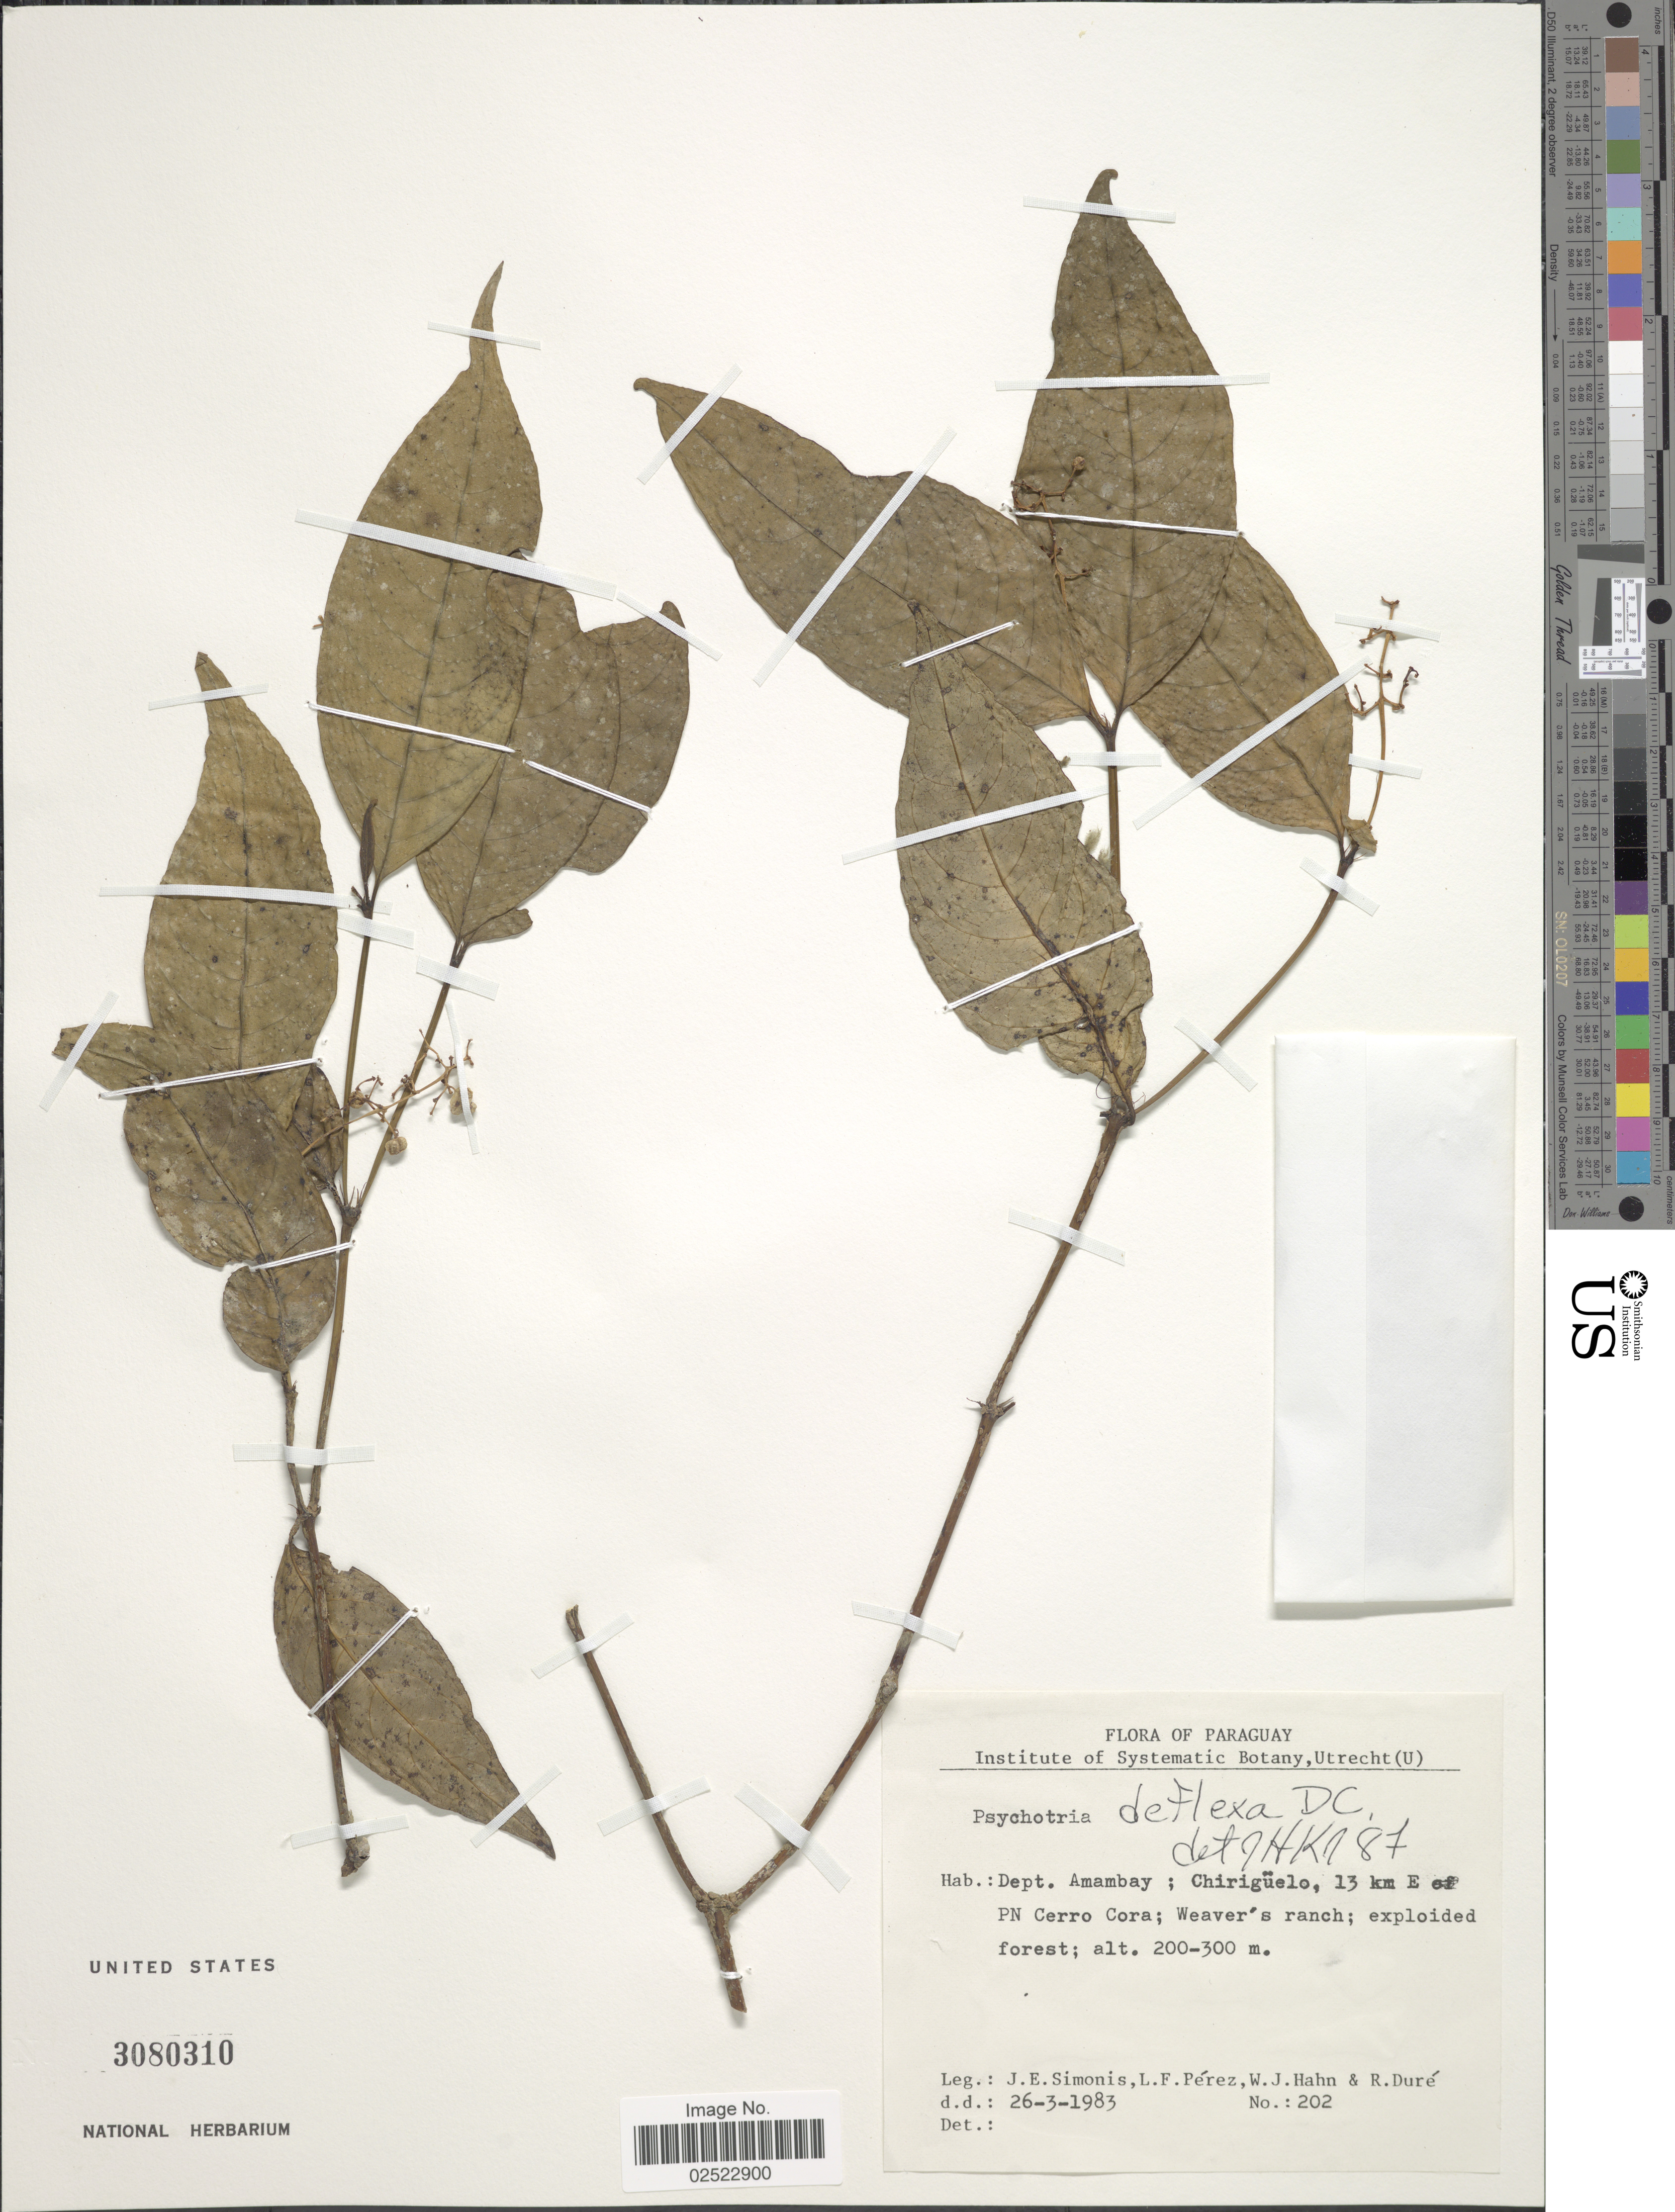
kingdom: Plantae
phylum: Tracheophyta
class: Magnoliopsida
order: Gentianales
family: Rubiaceae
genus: Psychotria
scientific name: Psychotria deflexa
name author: DC.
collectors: J. E. Simonis, L. Perez, W. J. Hahn & R. Duré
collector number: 202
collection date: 1983-03-26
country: Paraguay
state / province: Amambay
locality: Chirigüelo, 13 km E of PN Cerro Cora; Weaver's ranch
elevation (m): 200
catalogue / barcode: US 3080310